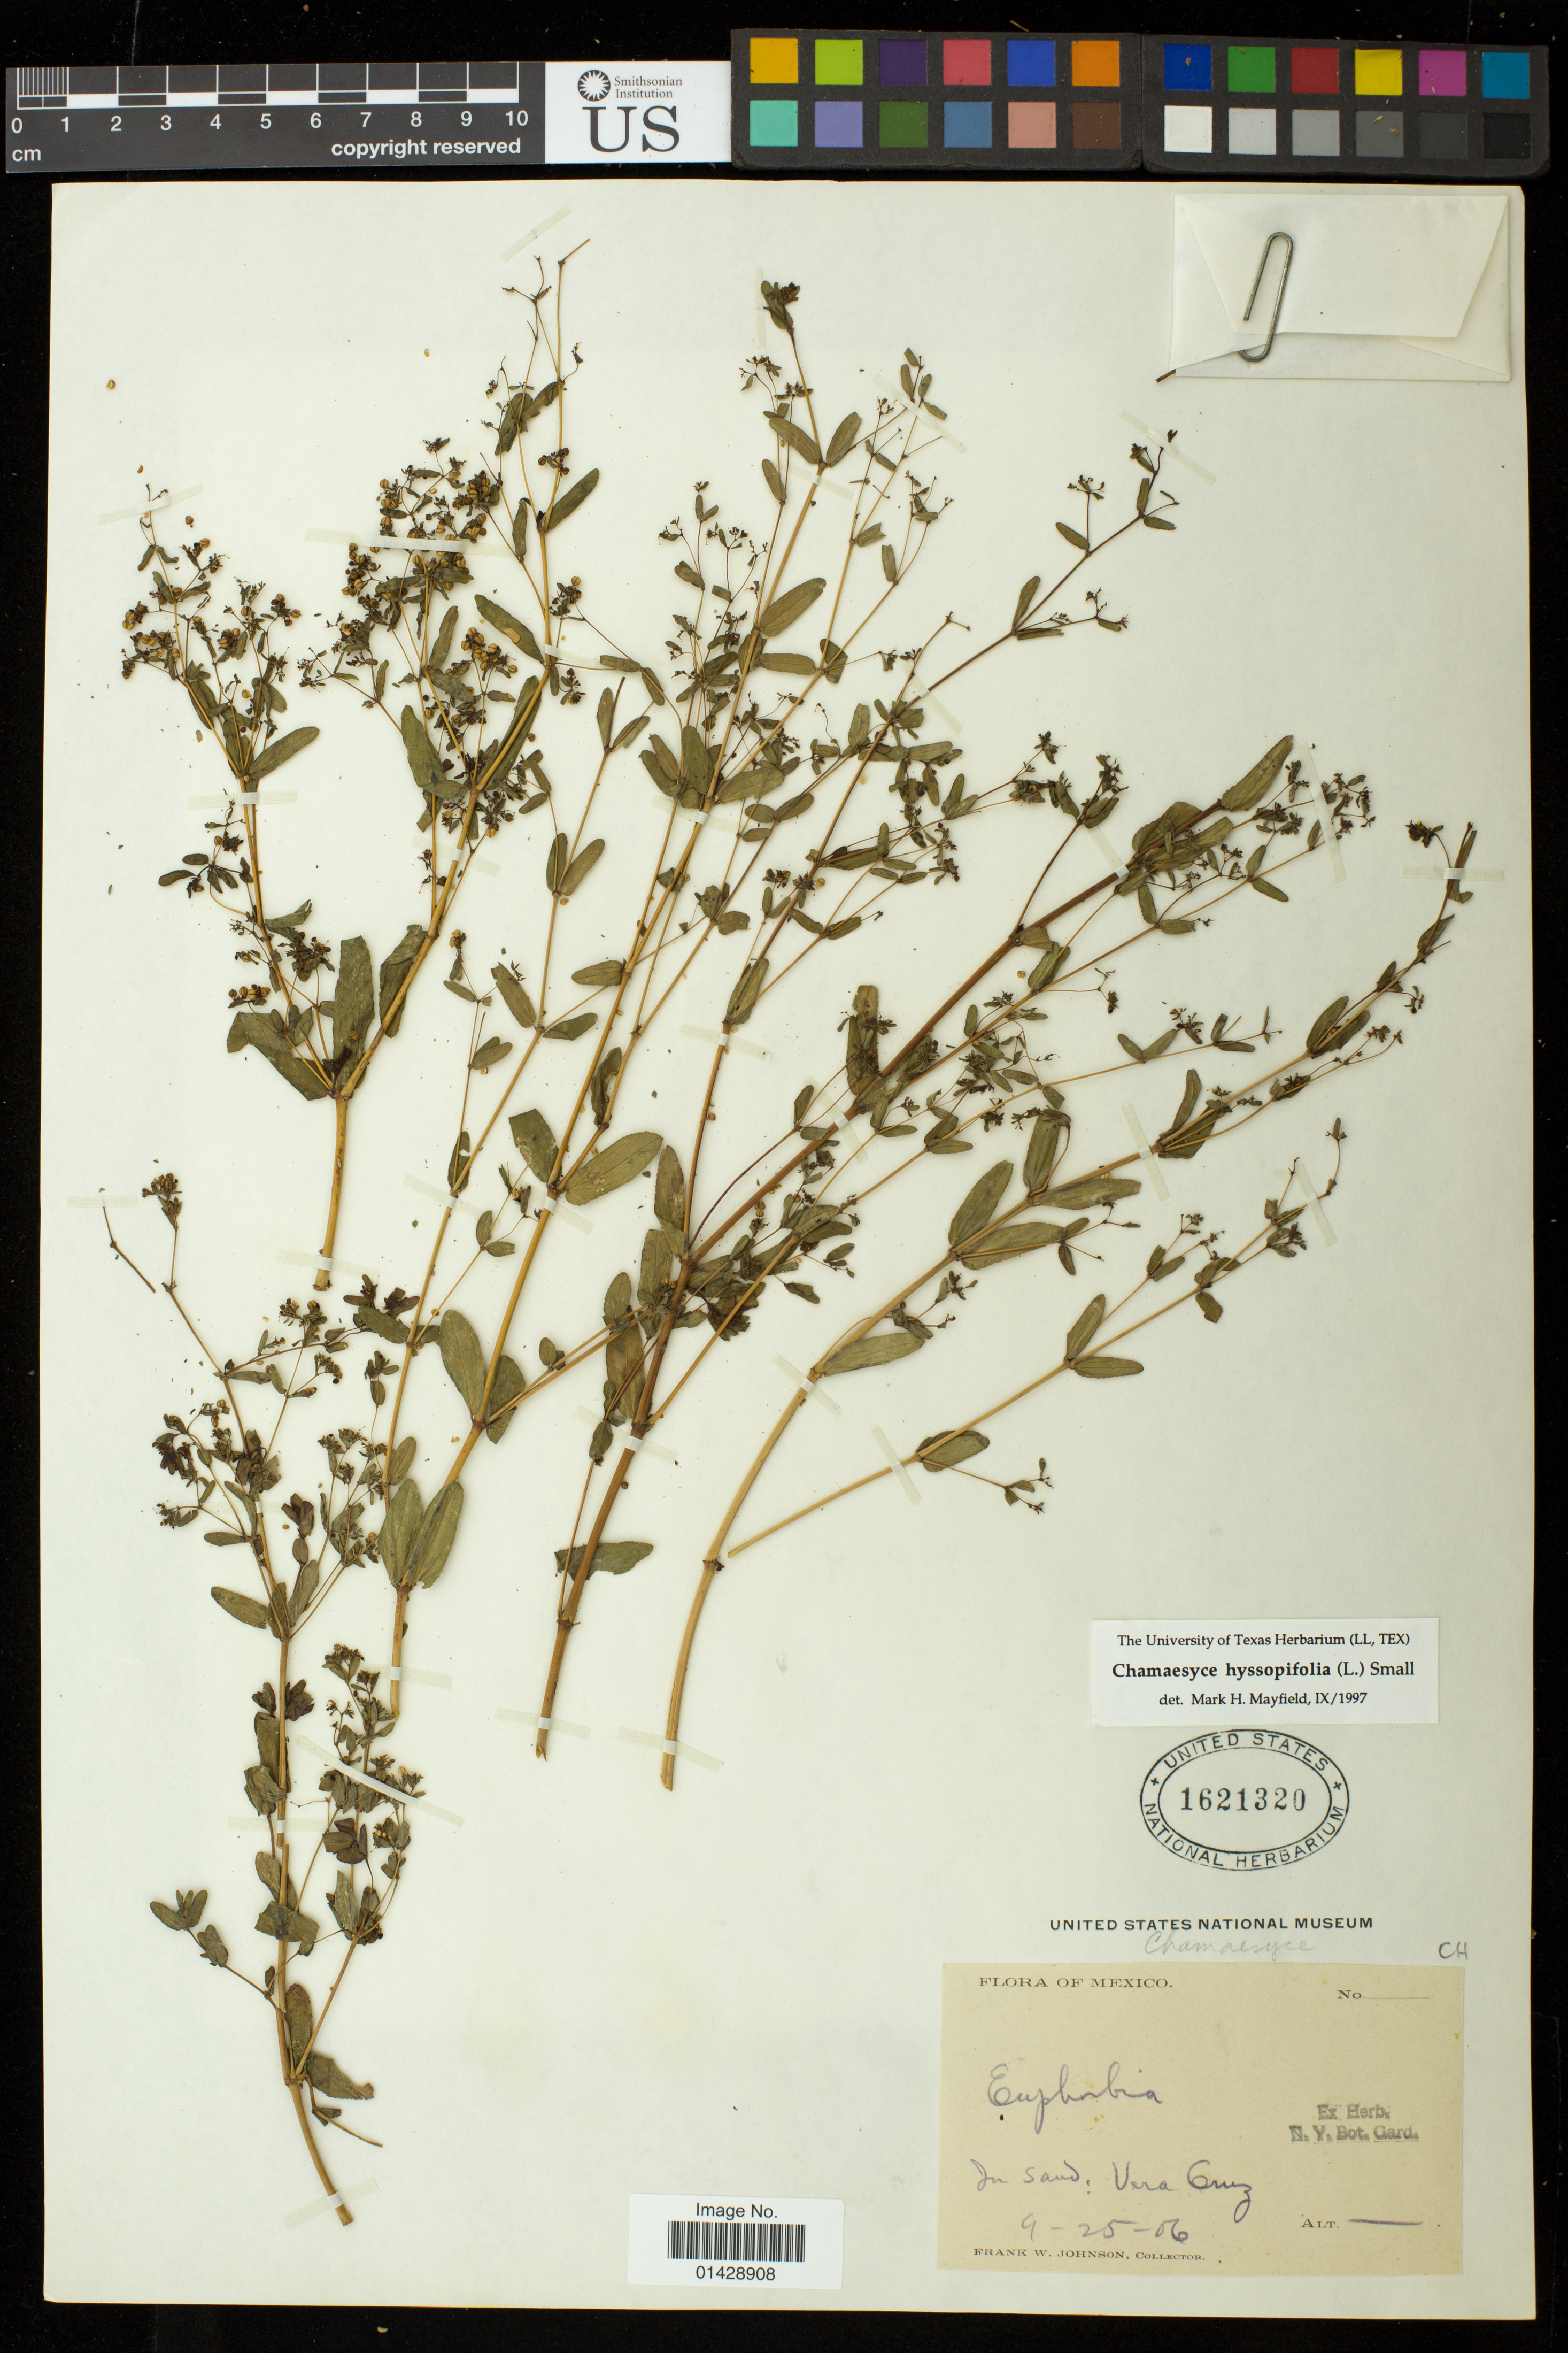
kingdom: Plantae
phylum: Tracheophyta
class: Magnoliopsida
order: Malpighiales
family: Euphorbiaceae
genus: Euphorbia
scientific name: Euphorbia hyssopifolia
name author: L.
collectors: F. W. Johnson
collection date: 1906-09-25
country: Mexico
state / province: Veracruz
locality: Vera Cruz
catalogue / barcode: US 1621320